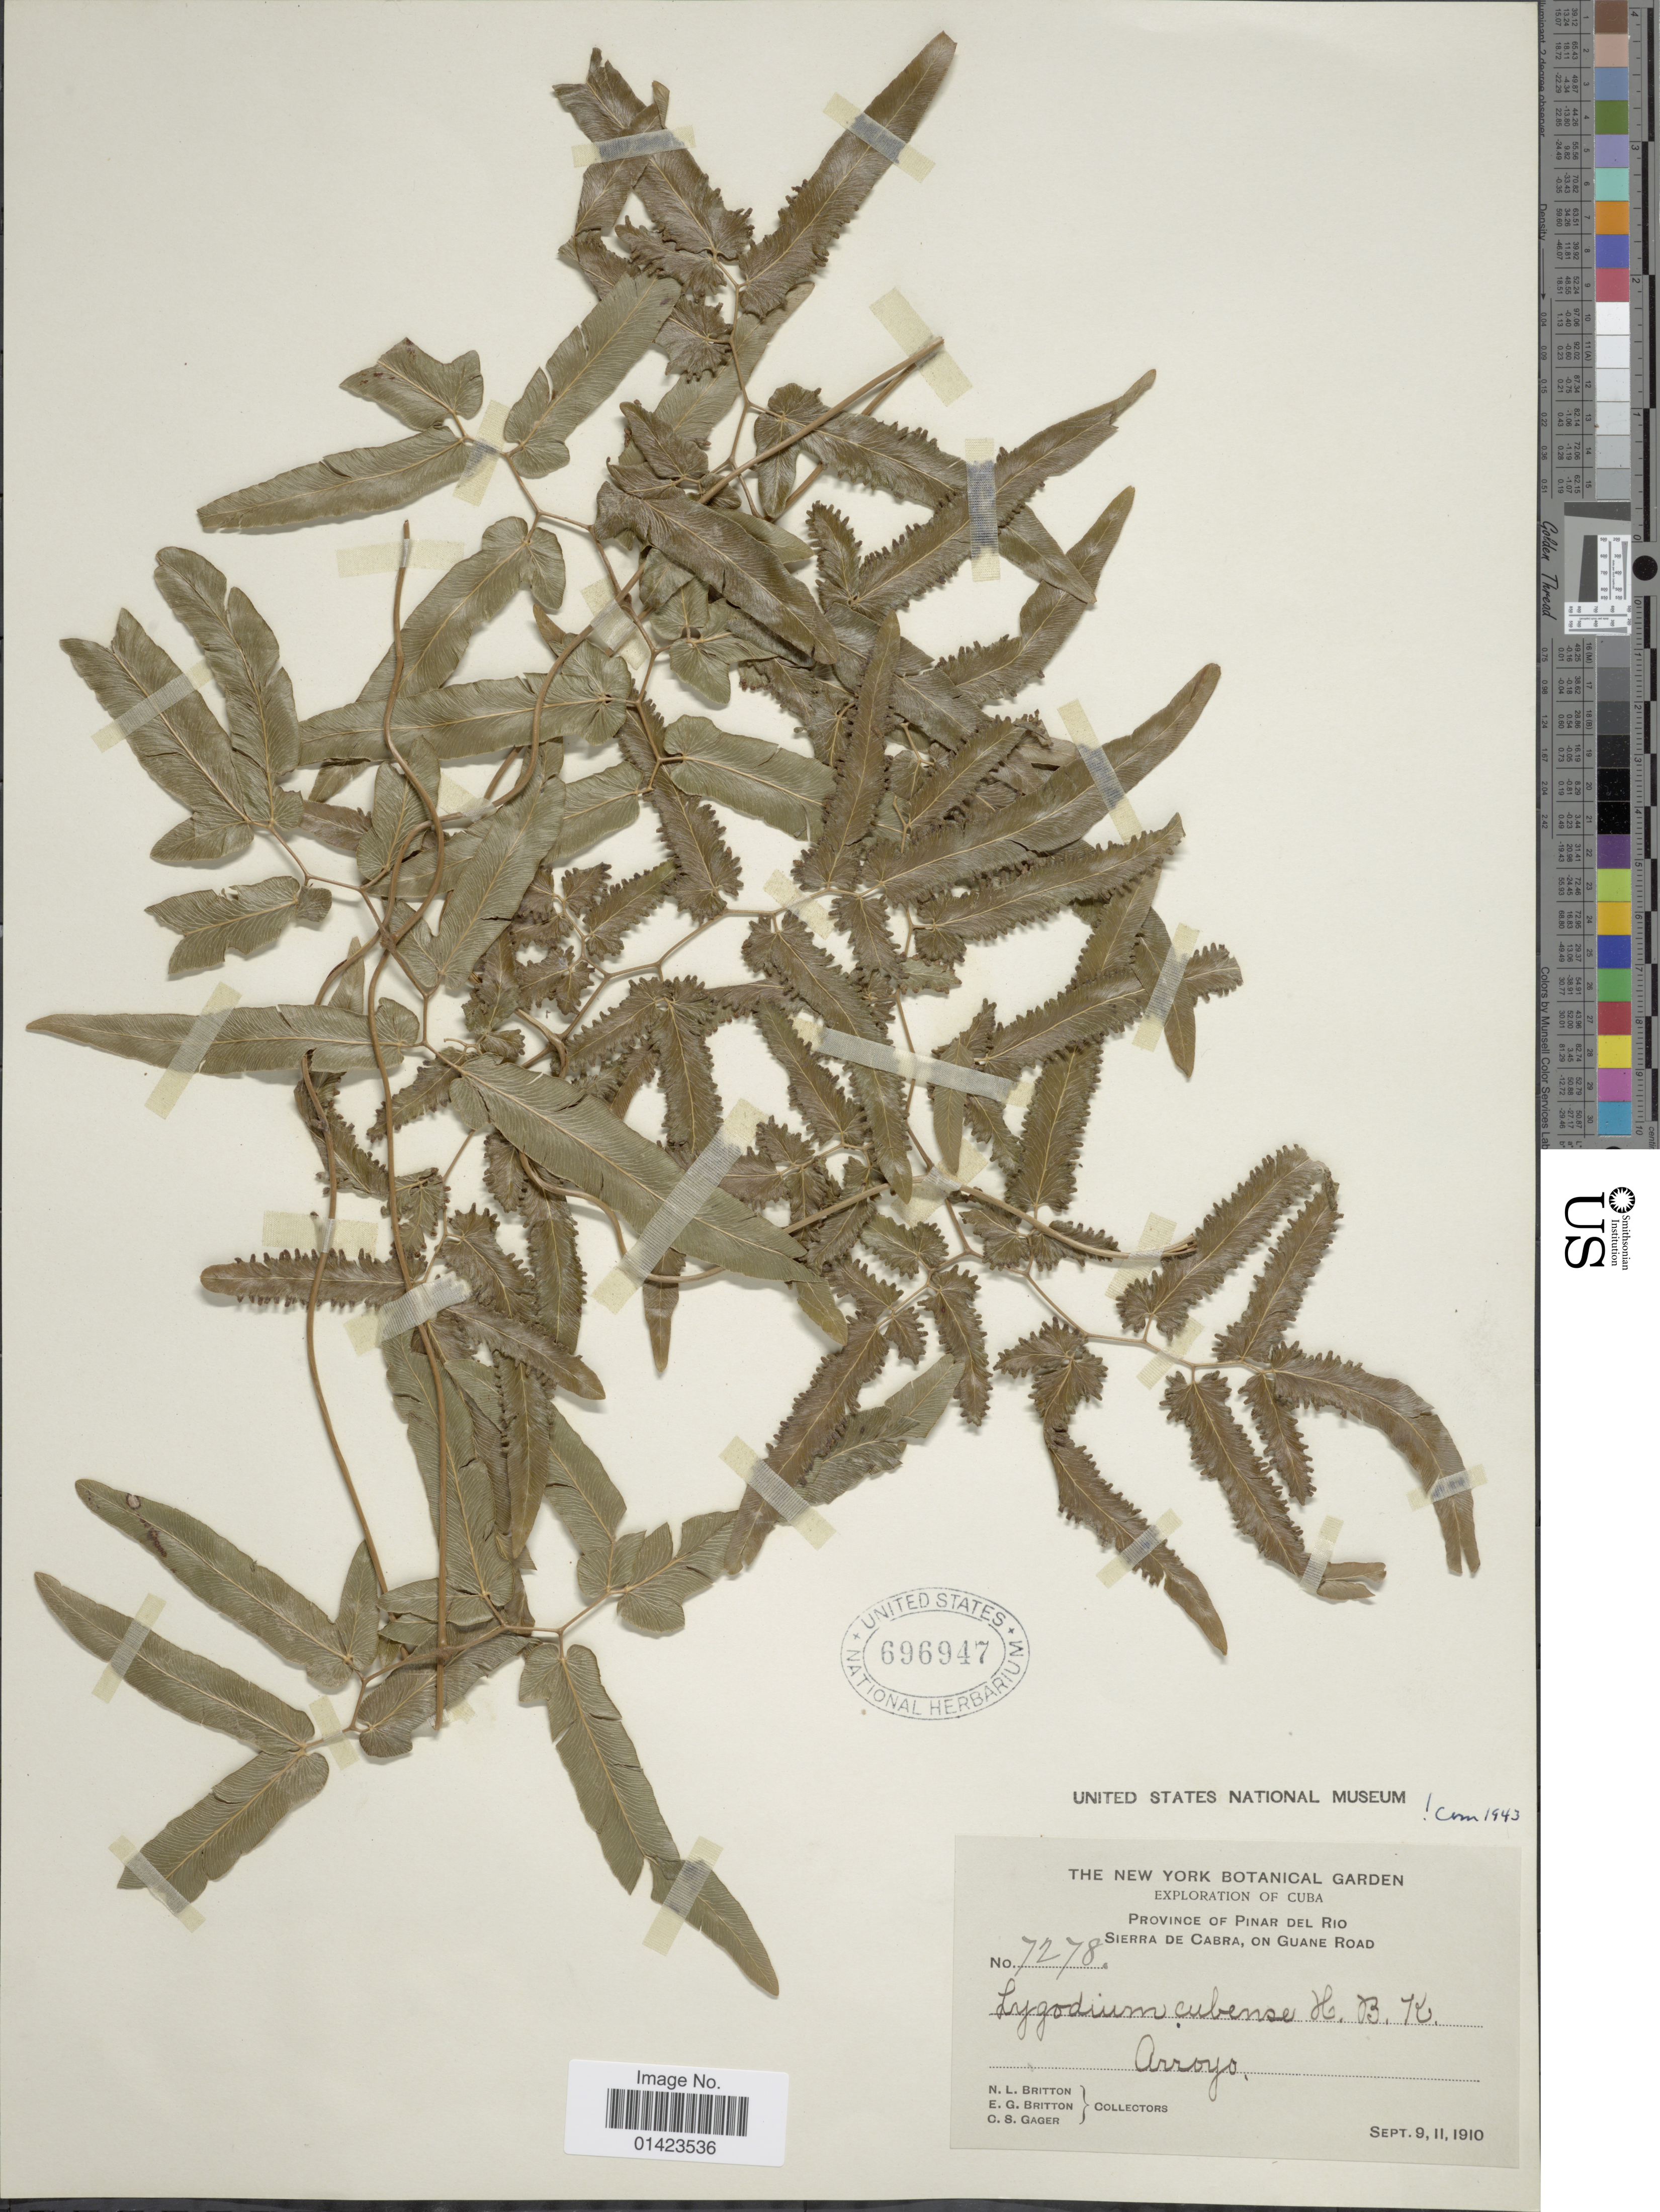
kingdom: Plantae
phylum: Tracheophyta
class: Polypodiopsida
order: Schizaeales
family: Lygodiaceae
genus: Lygodium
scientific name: Lygodium cubense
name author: Kunth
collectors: N. Britton, E. G. Britton & O. Gager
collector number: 7278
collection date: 1910-09-09/1910-09-11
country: Cuba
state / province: Pinar del Río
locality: Province of Pinar del Rio, Sierra de Cabra, on Guane Road, Arroyo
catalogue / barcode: US 696947